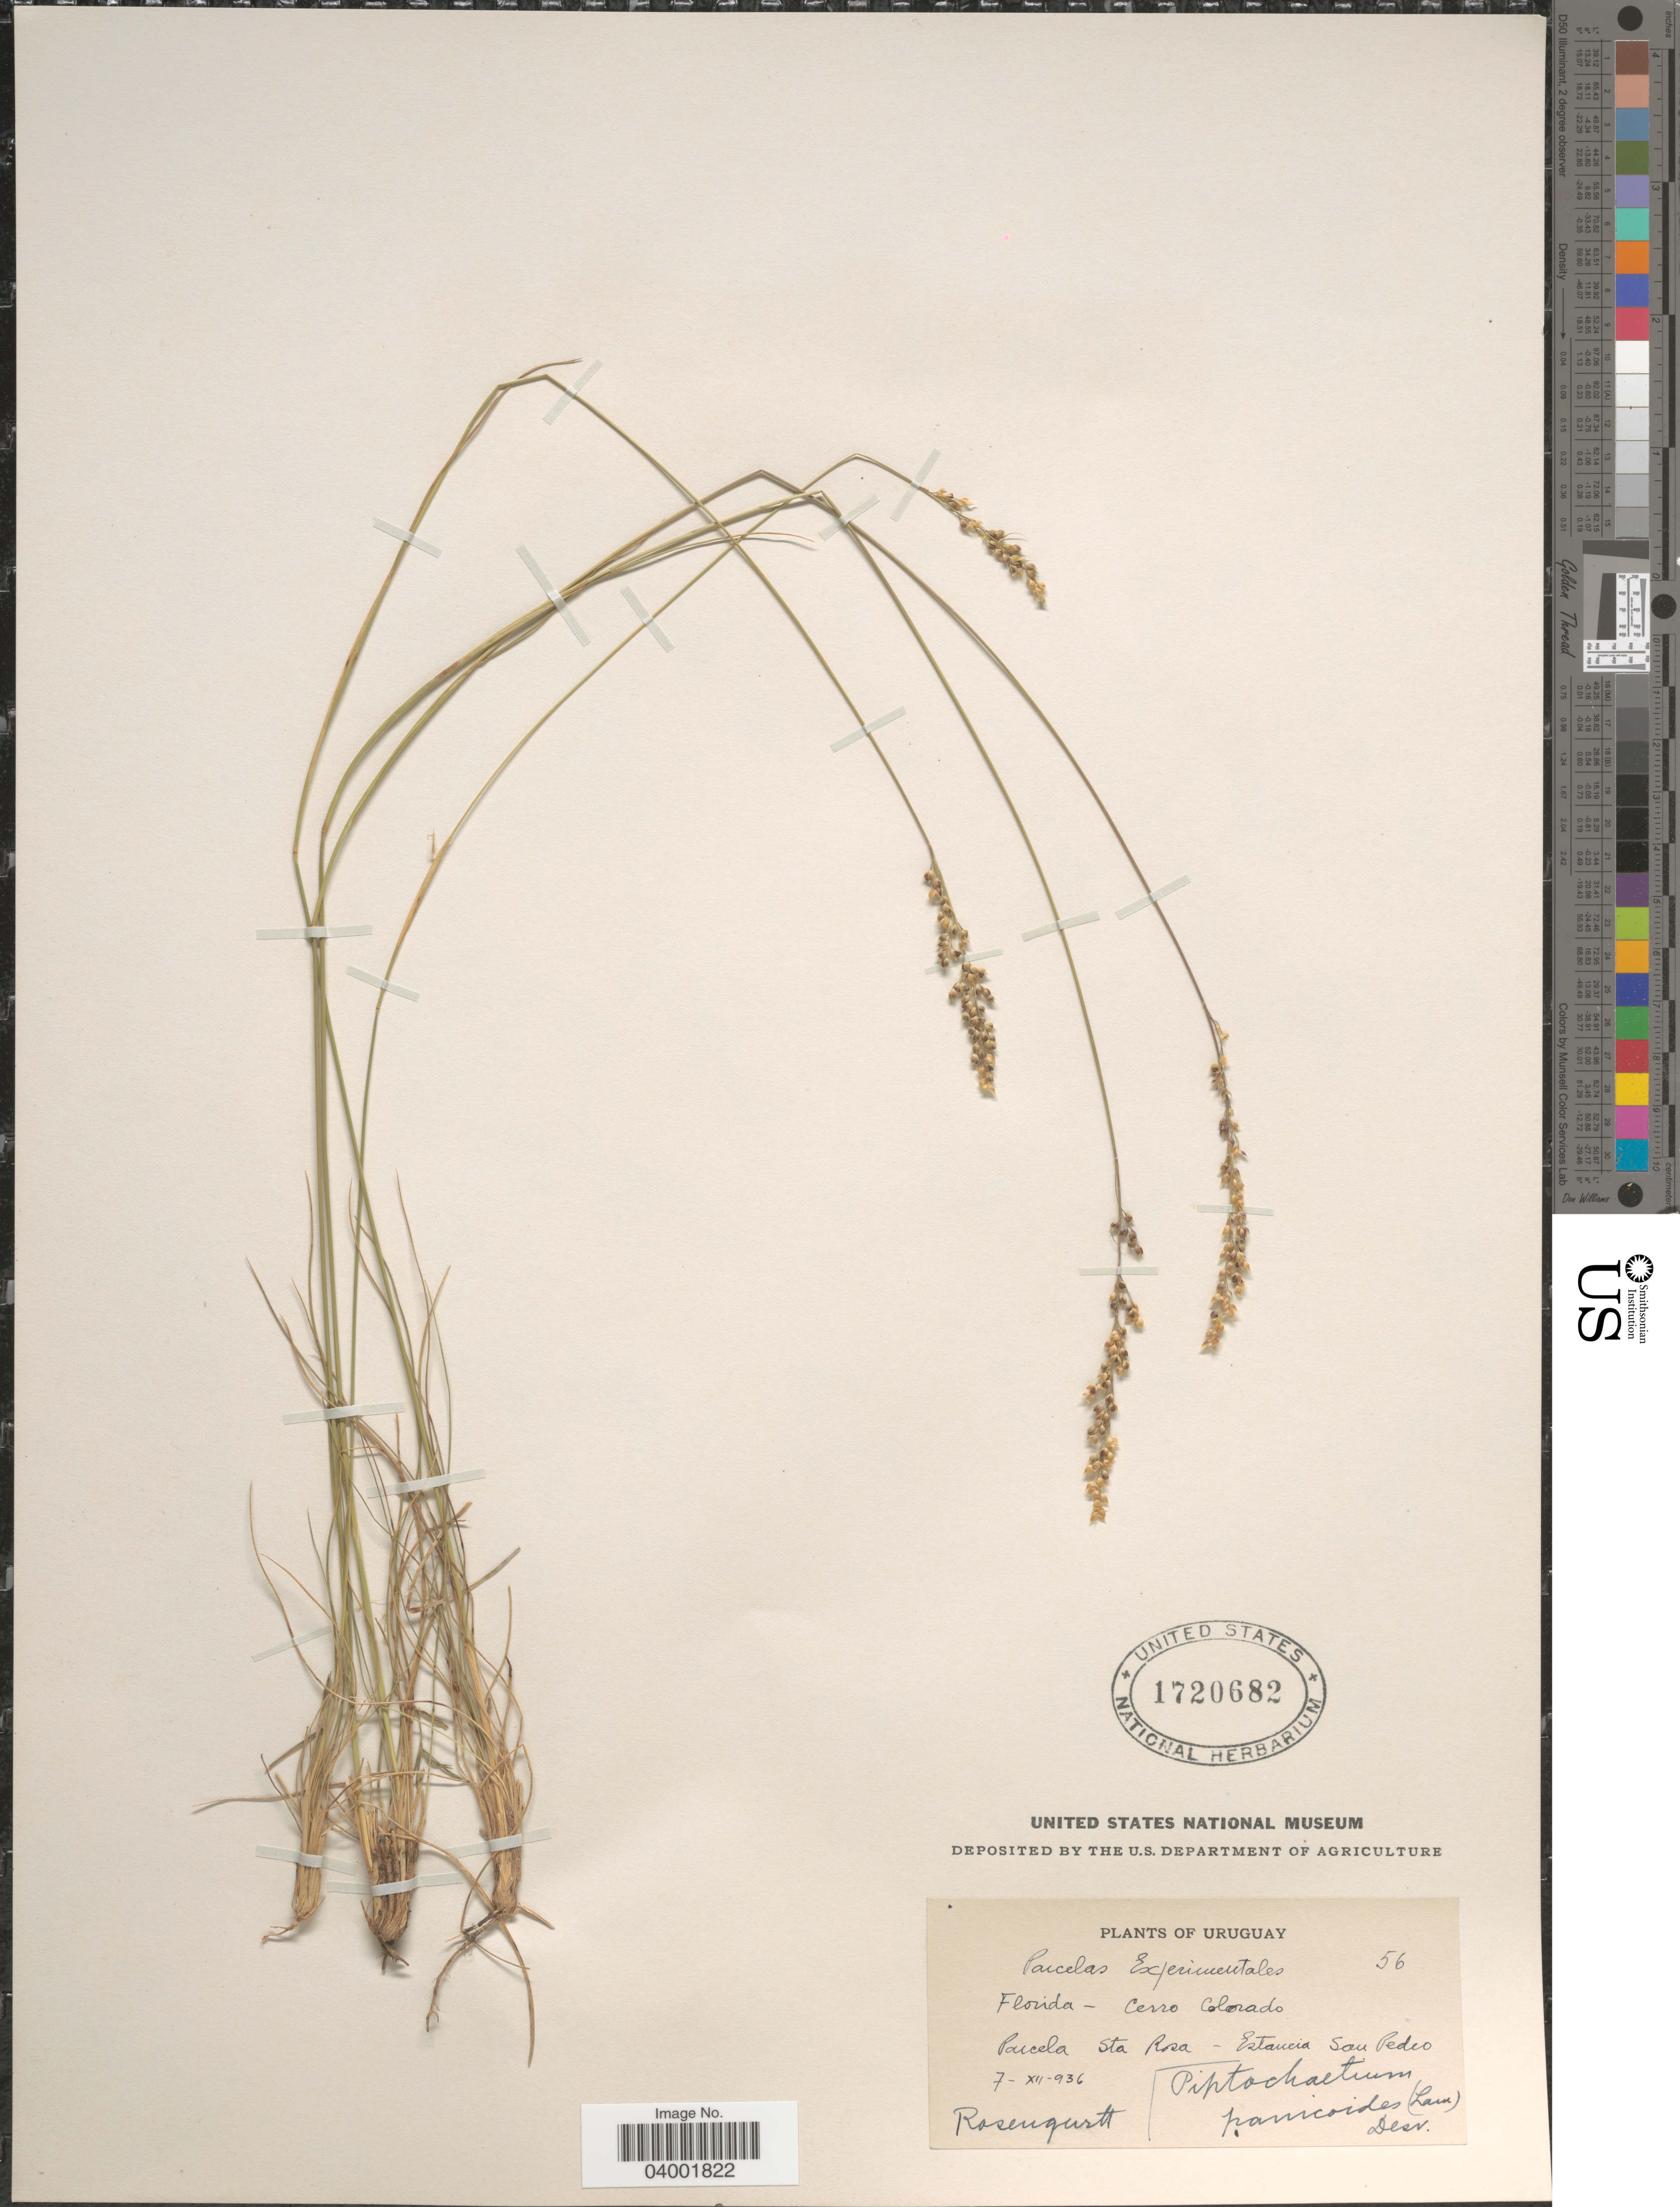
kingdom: Plantae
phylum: Tracheophyta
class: Liliopsida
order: Poales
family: Poaceae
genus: Piptochaetium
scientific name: Piptochaetium montevidense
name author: (Spreng.) Parodi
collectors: Rosengurtt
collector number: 56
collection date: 1936-12-07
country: Uruguay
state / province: Florida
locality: Cerro Colorado. Parcela Sta Rosa - Estancia San Pedro.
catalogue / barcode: US 1720682